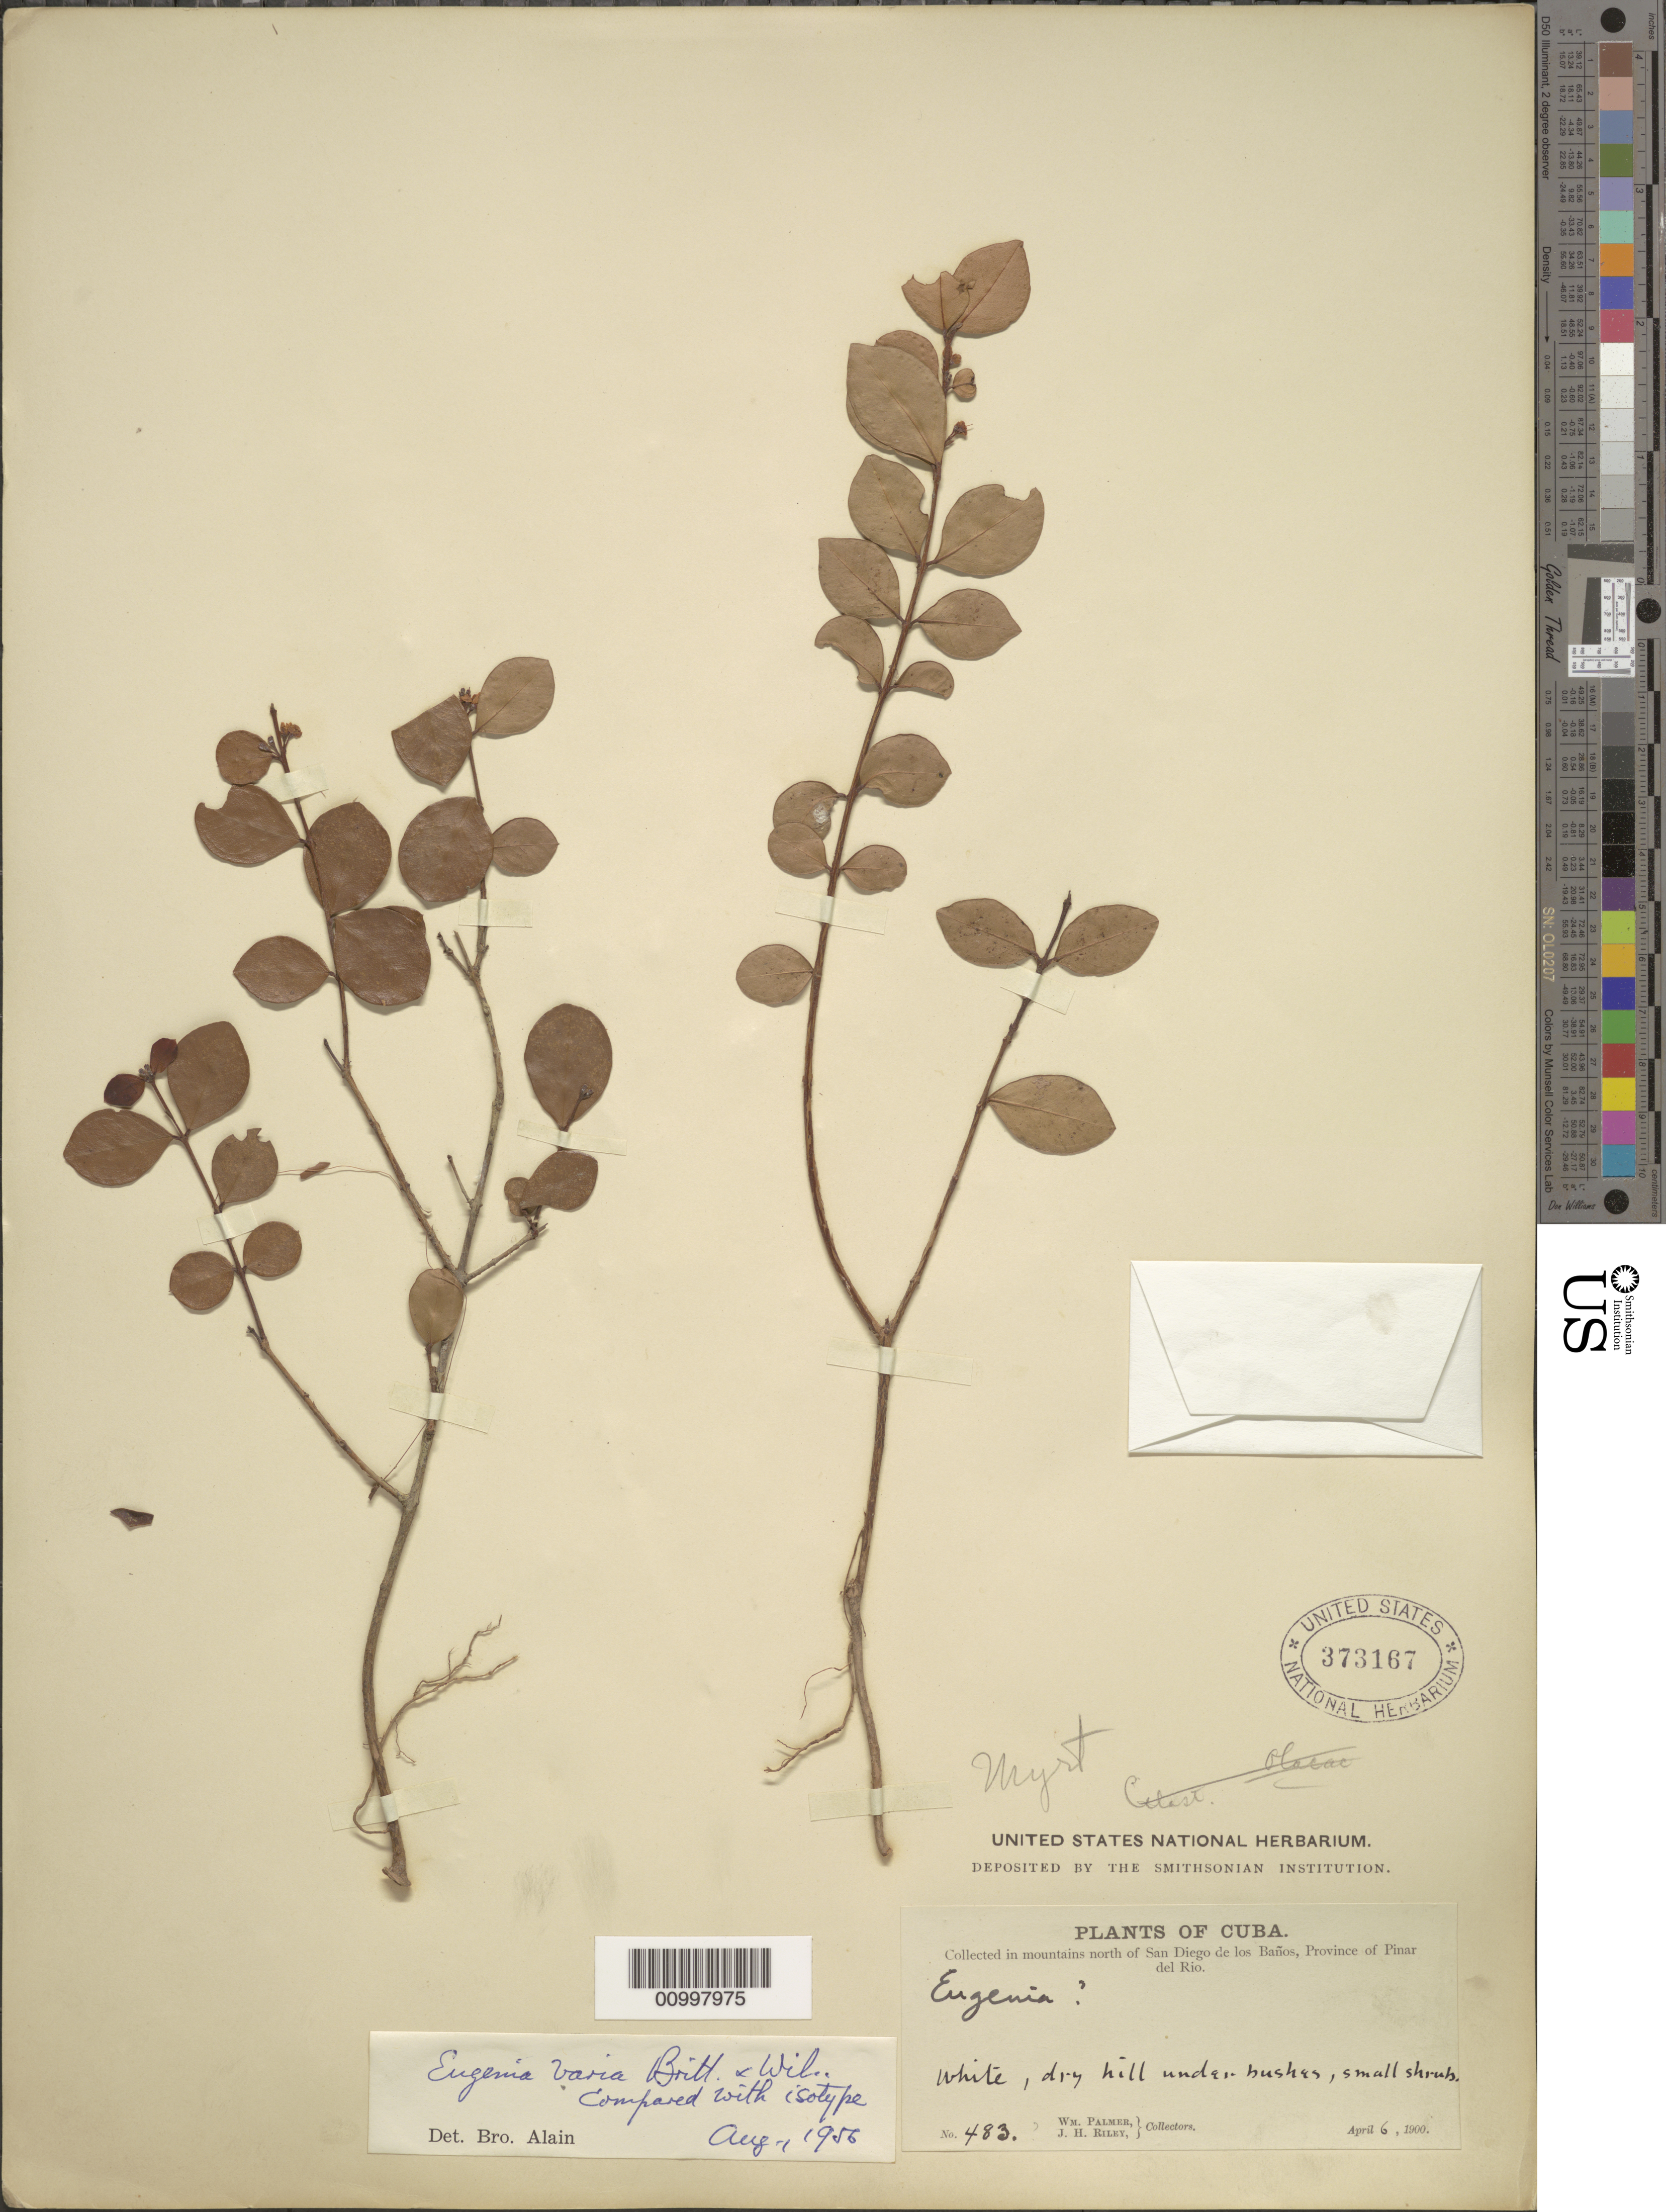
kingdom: Plantae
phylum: Tracheophyta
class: Magnoliopsida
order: Myrtales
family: Myrtaceae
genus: Eugenia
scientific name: Eugenia varia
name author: Britton & P. Wilson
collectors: W. Palmer & J. H. Riley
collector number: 483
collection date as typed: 06 Apr 1900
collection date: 1900-04-06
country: Cuba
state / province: Pinar del Rio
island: Cuba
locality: Mountains north of San Diego de los Baños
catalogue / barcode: US 373167